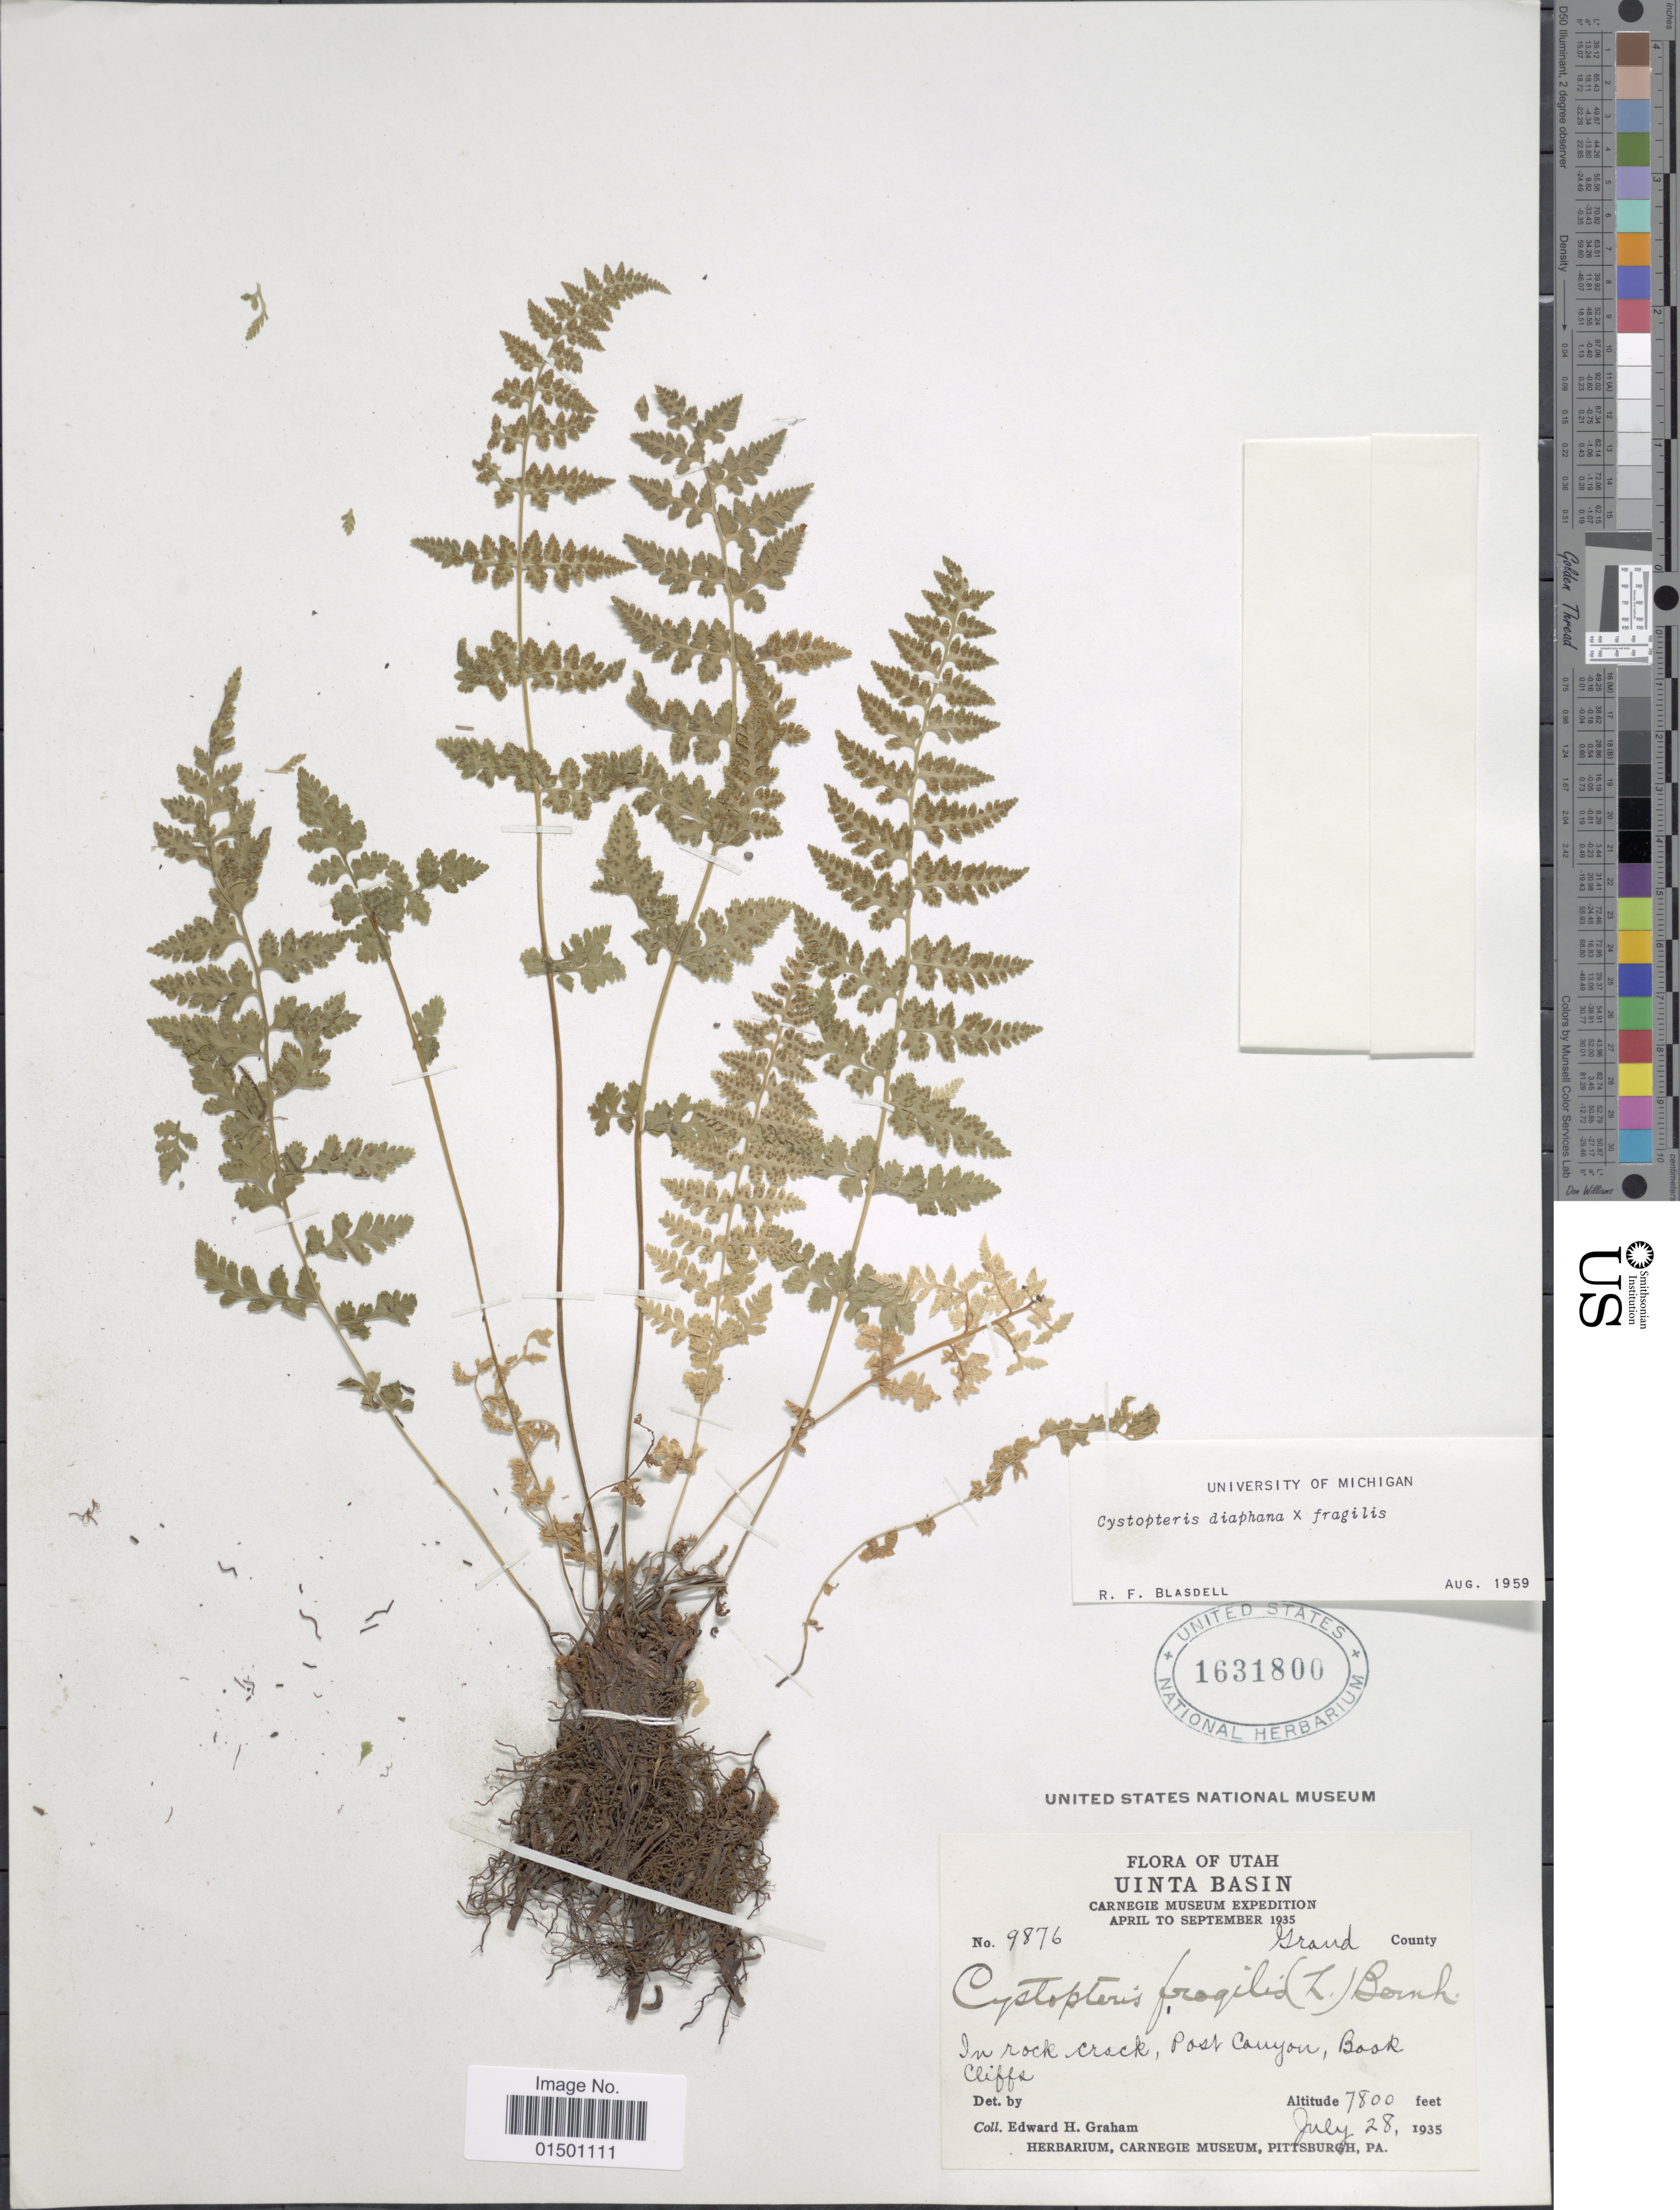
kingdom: Plantae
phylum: Tracheophyta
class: Polypodiopsida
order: Polypodiales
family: Cystopteridaceae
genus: Cystopteris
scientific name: Cystopteris diaphana x C. fragilis (L.) Bernh.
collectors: E. H. Graham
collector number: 9876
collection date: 1935-07-28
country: United States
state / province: Utah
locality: Uinta Basin, Grand County, Post Canyon, Bask Cliffs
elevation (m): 2377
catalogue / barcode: US 1631800